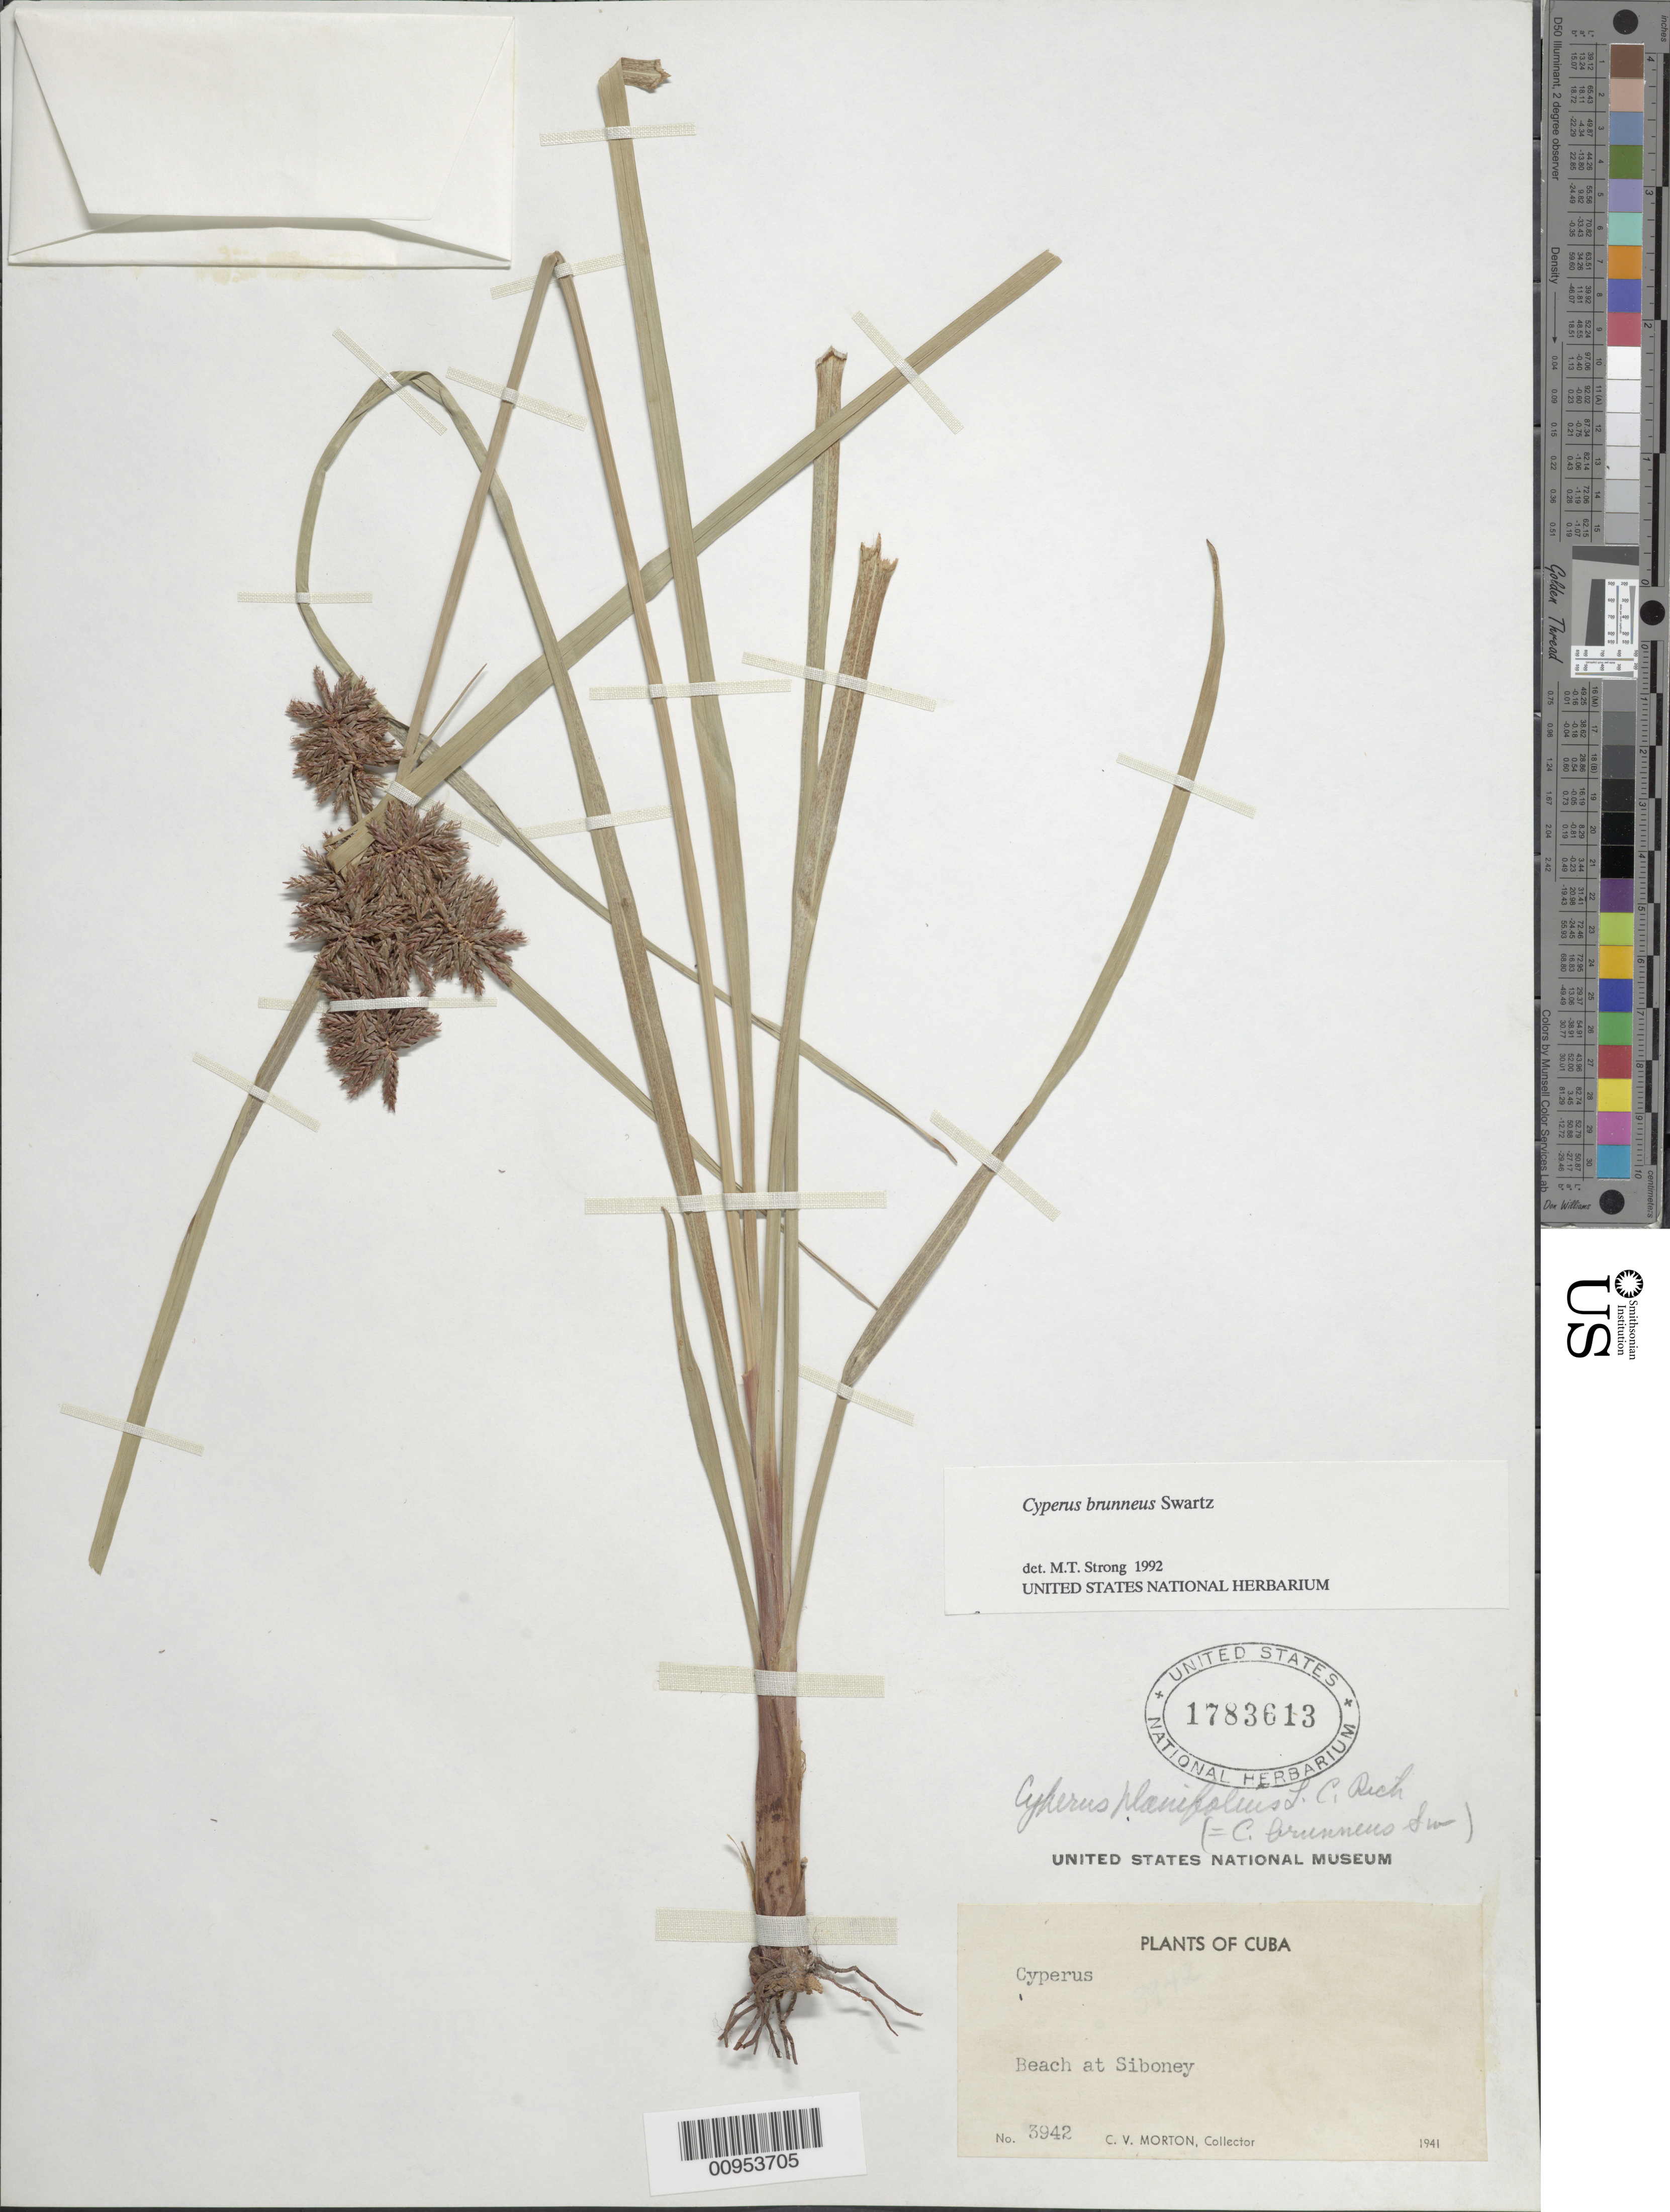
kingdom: Plantae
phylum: Tracheophyta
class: Liliopsida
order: Poales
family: Cyperaceae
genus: Cyperus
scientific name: Cyperus brunneus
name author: Sw.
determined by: Strong, M. T., (US), Smithsonian Institution - National Museum of Natural History (UNITED STATES)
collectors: C. V. Morton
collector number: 3942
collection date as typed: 1941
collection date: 1941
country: Cuba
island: Cuba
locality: Beach at Siboney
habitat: Beach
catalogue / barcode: US 1783613